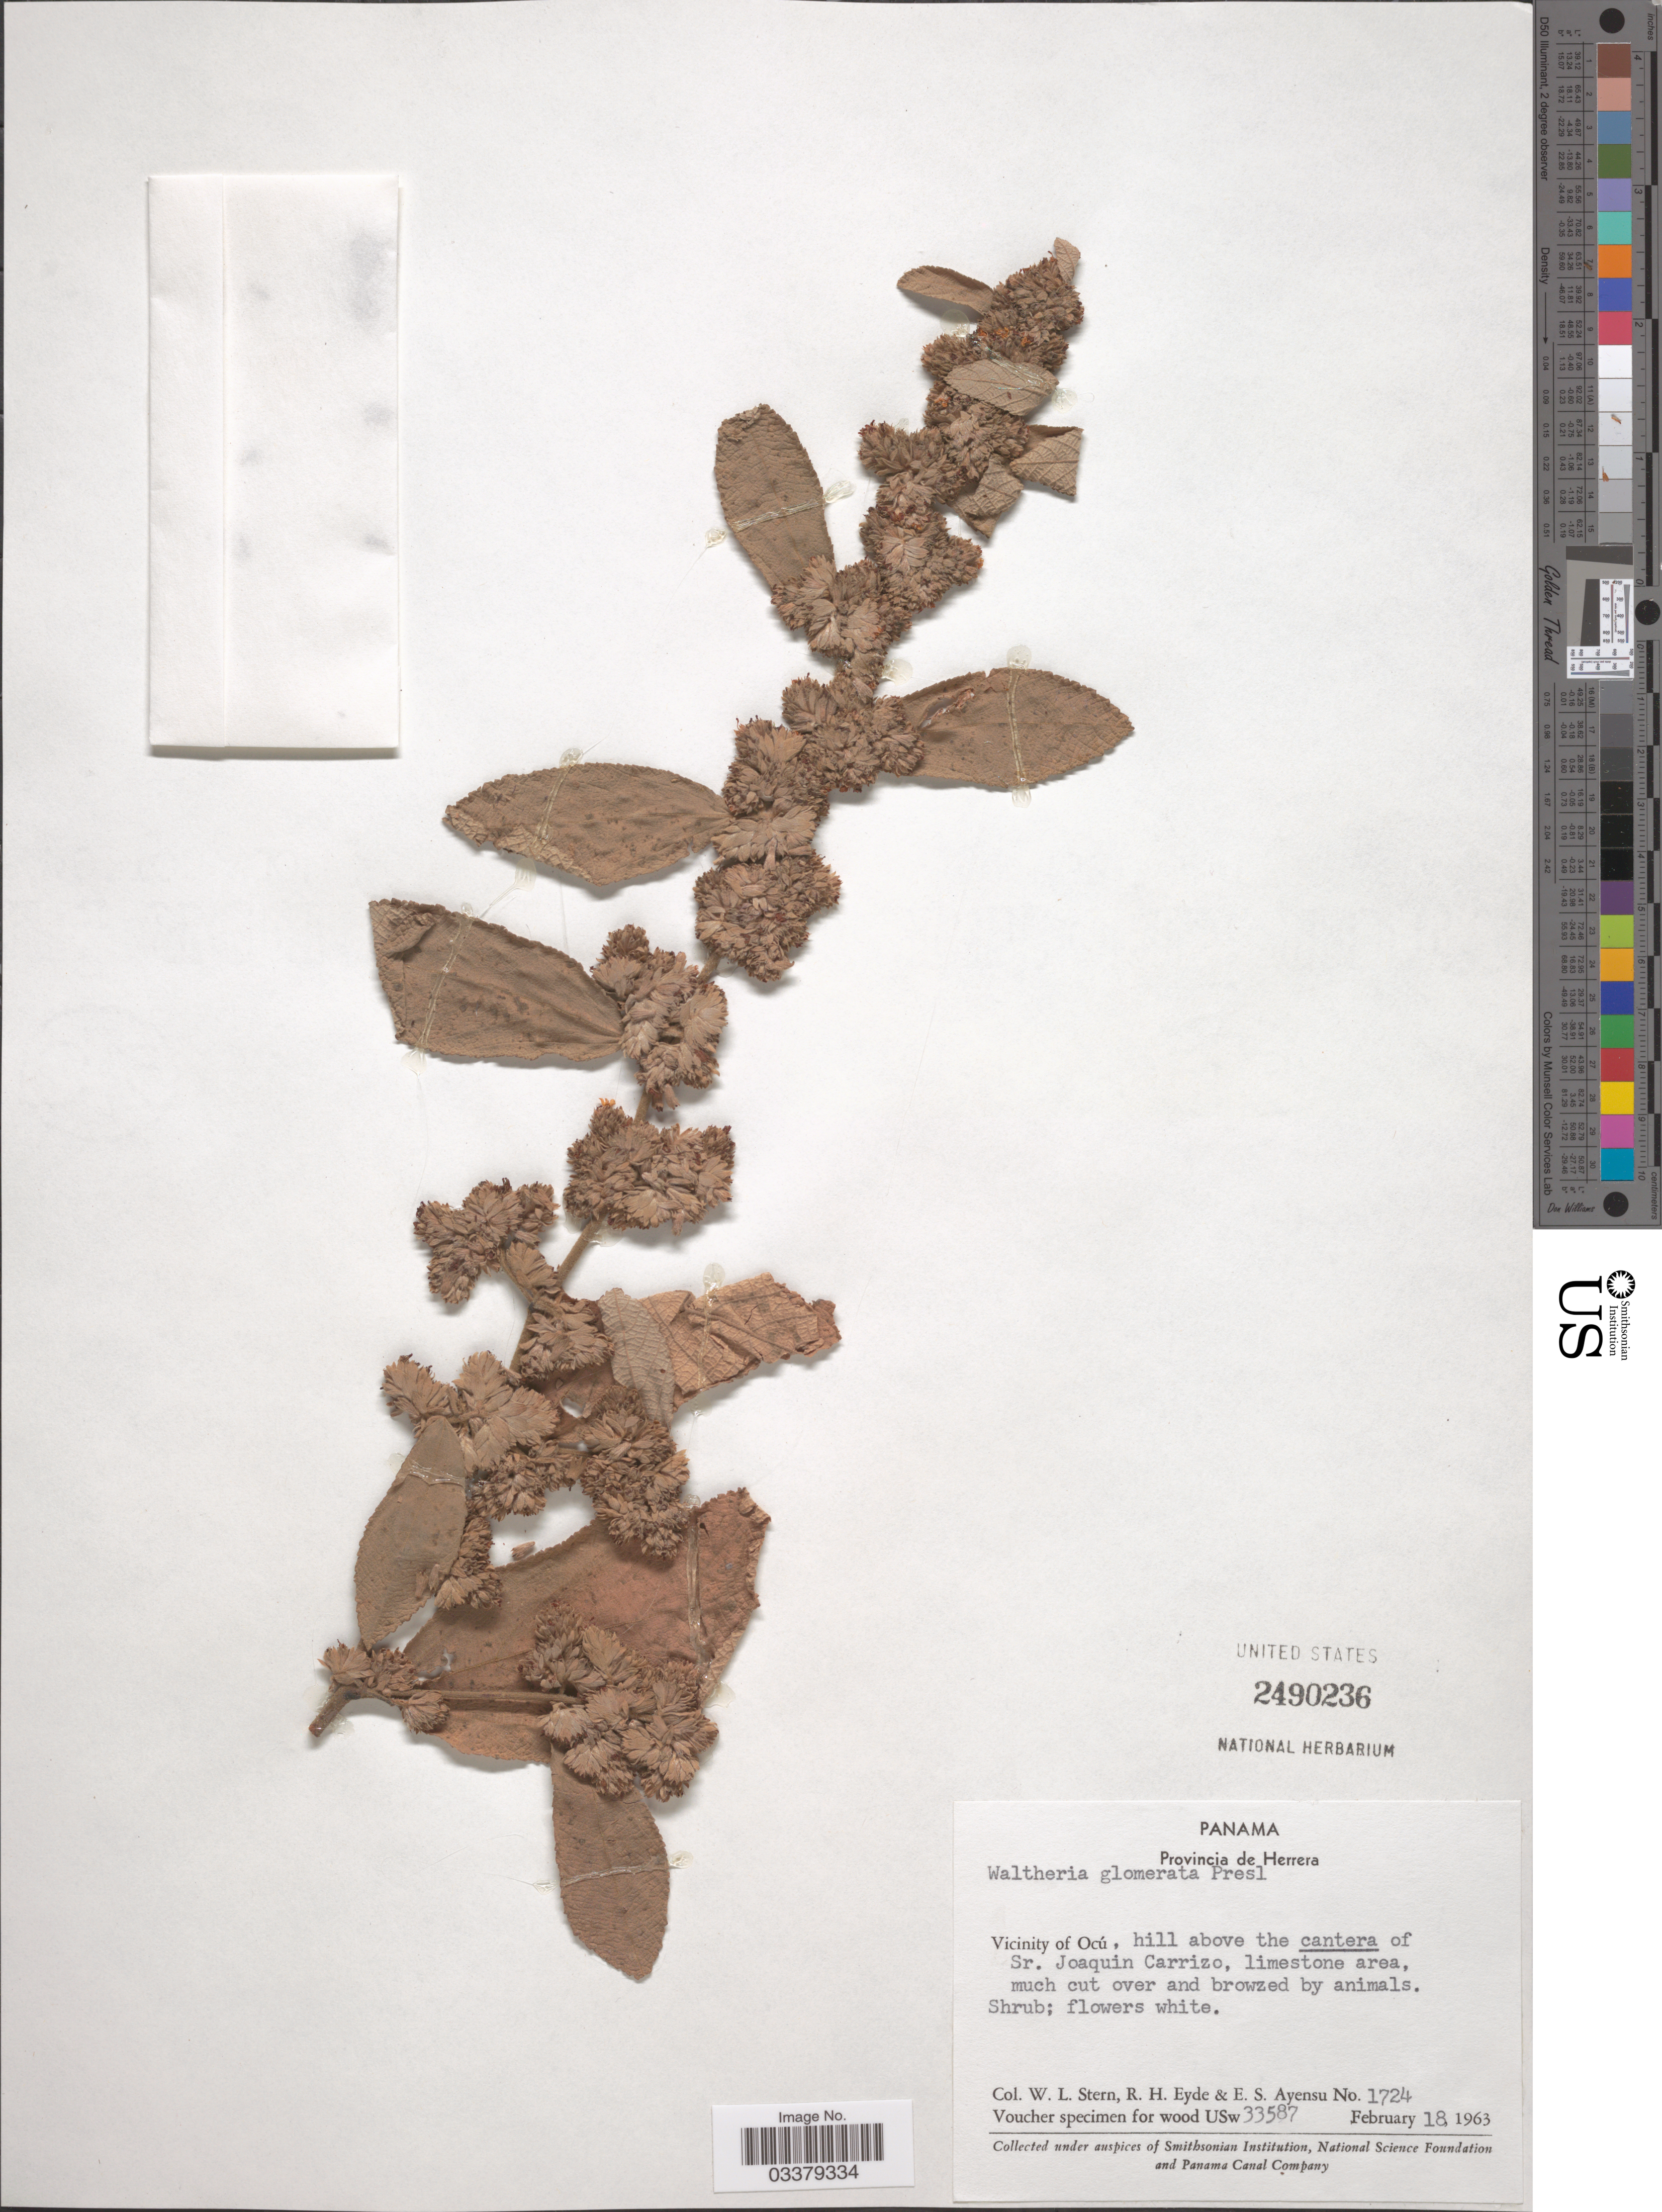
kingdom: Plantae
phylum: Tracheophyta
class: Magnoliopsida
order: Malvales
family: Malvaceae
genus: Waltheria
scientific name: Waltheria glomerata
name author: C. Presl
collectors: W. L. Stern, R. H. Eyde & E. S. Ayensu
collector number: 1724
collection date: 1963-02-18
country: Panama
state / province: Herrera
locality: Vicinity of Ocú, hill above the cantera of Sr. Joaquin Carrizo, limestone area.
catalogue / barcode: US 2490236